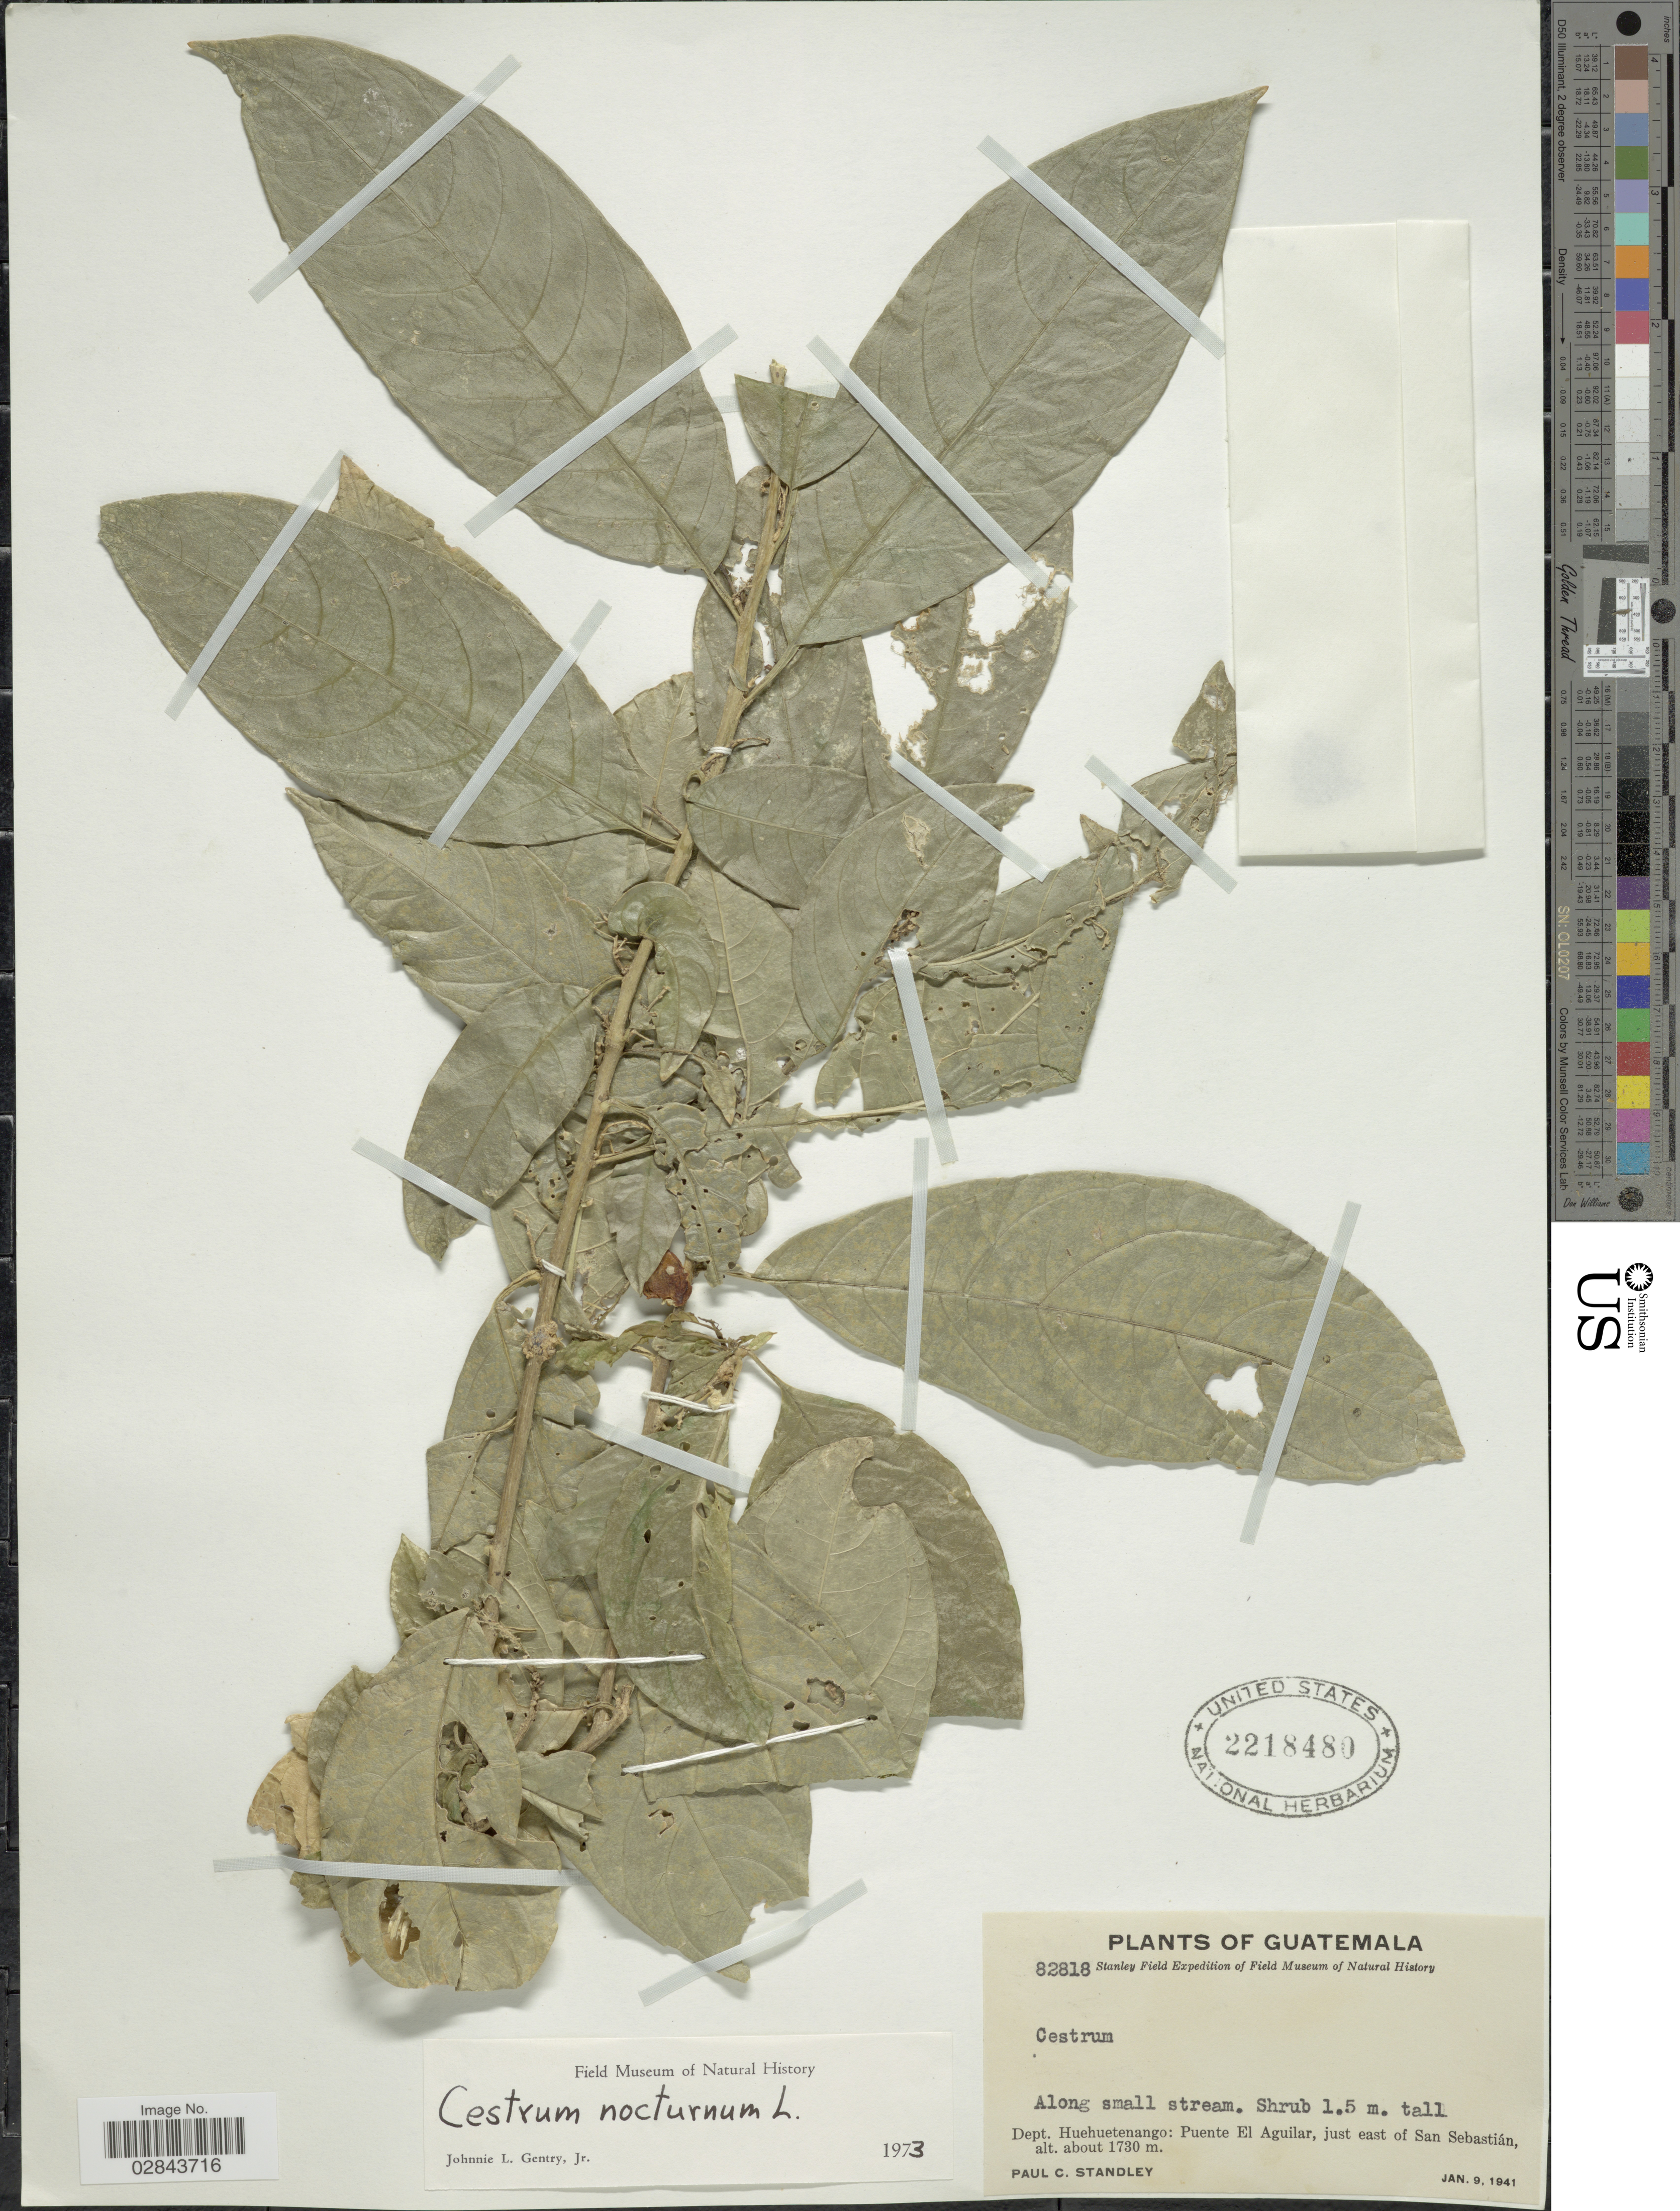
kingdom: Plantae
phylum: Tracheophyta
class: Magnoliopsida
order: Solanales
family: Solanaceae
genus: Cestrum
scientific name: Cestrum nocturnum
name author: L.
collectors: P. C. Standley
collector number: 82818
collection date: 1941-01-09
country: Guatemala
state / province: Huehuetenango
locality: Dept. Huehuetenango: Puente El Aguilar, just east of San Sebastián.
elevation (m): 1730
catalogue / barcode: US 2218480